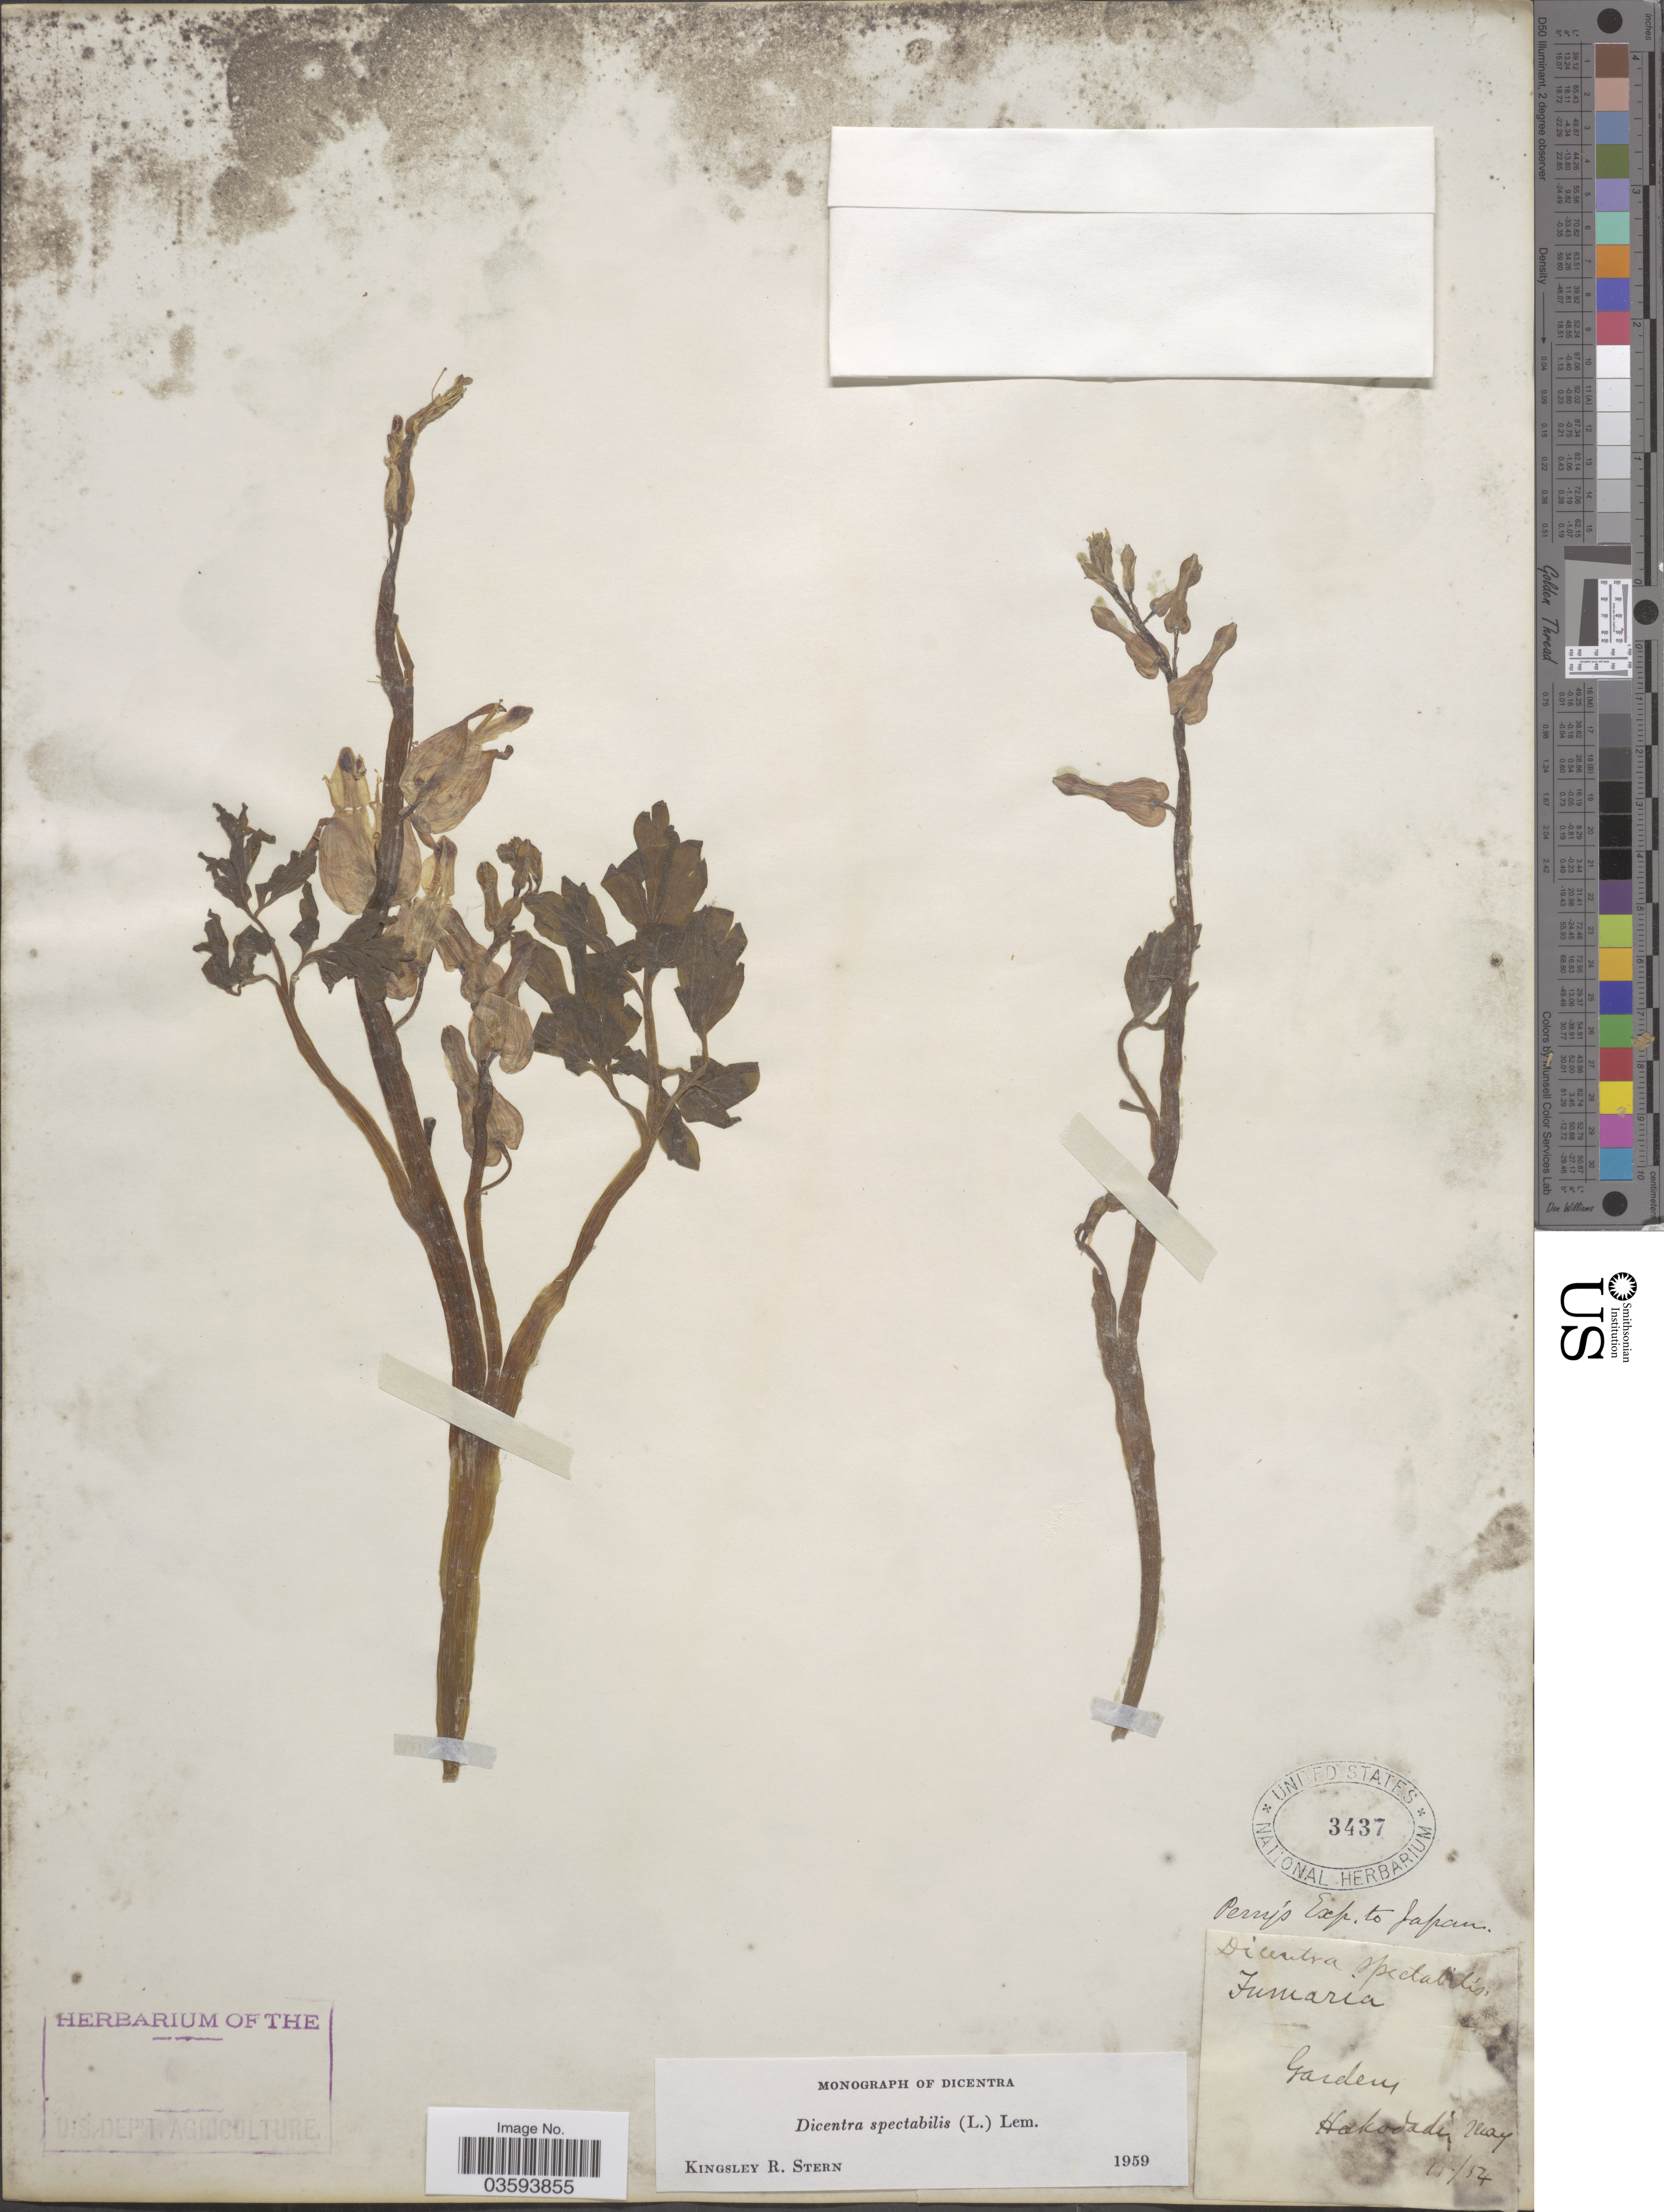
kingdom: Plantae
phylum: Tracheophyta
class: Magnoliopsida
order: Ranunculales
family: Papaveraceae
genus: Lamprocapnos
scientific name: Lamprocapnos spectabilis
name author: (L.) Fukuhara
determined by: Strong, M. T., (US), Smithsonian Institution - National Museum of Natural History (UNITED STATES)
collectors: -- Perry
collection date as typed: Transcribed d/m/y: 15/5/54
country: Japan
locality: Gardens. Hakodadi.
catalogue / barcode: US 3437